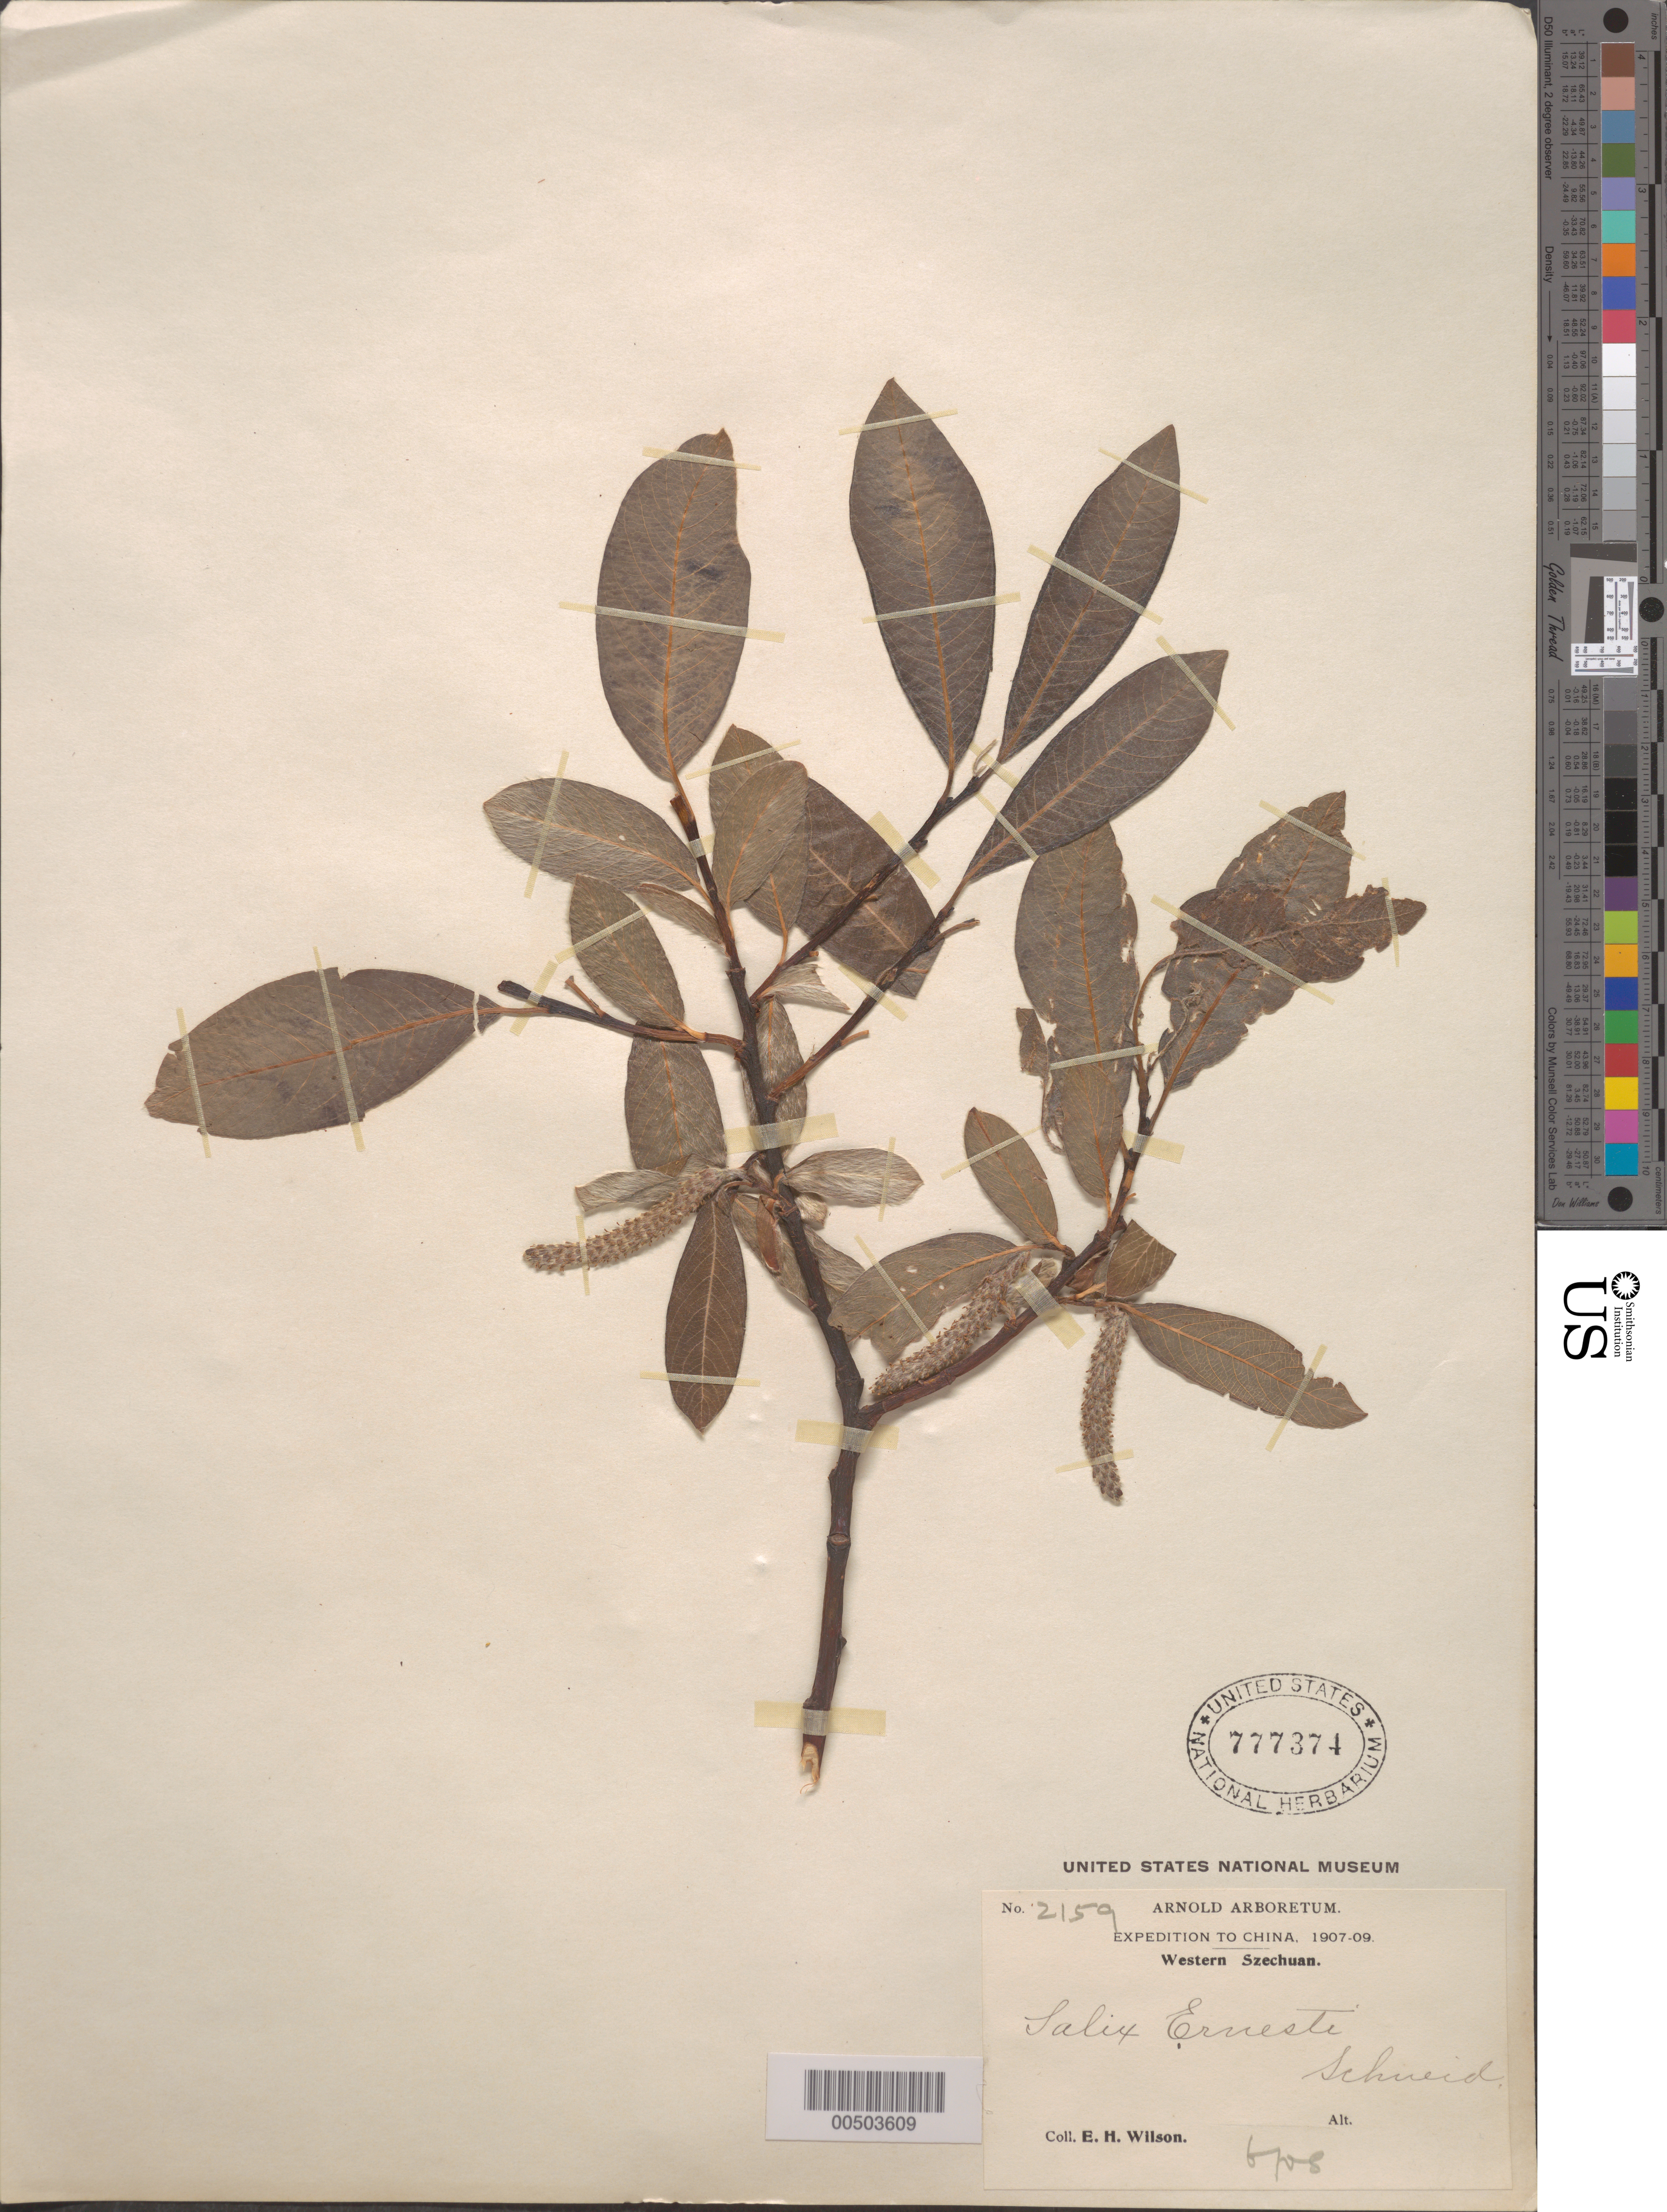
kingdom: Plantae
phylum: Tracheophyta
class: Magnoliopsida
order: Malpighiales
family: Salicaceae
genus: Salix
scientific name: Salix ernestii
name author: C.K. Schneid. in Sarg.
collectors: E. H. Wilson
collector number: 2159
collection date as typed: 1907 to -- --- 1909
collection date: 1907/1909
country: China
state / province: Sichuan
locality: Western Szechuan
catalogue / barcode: US 777374